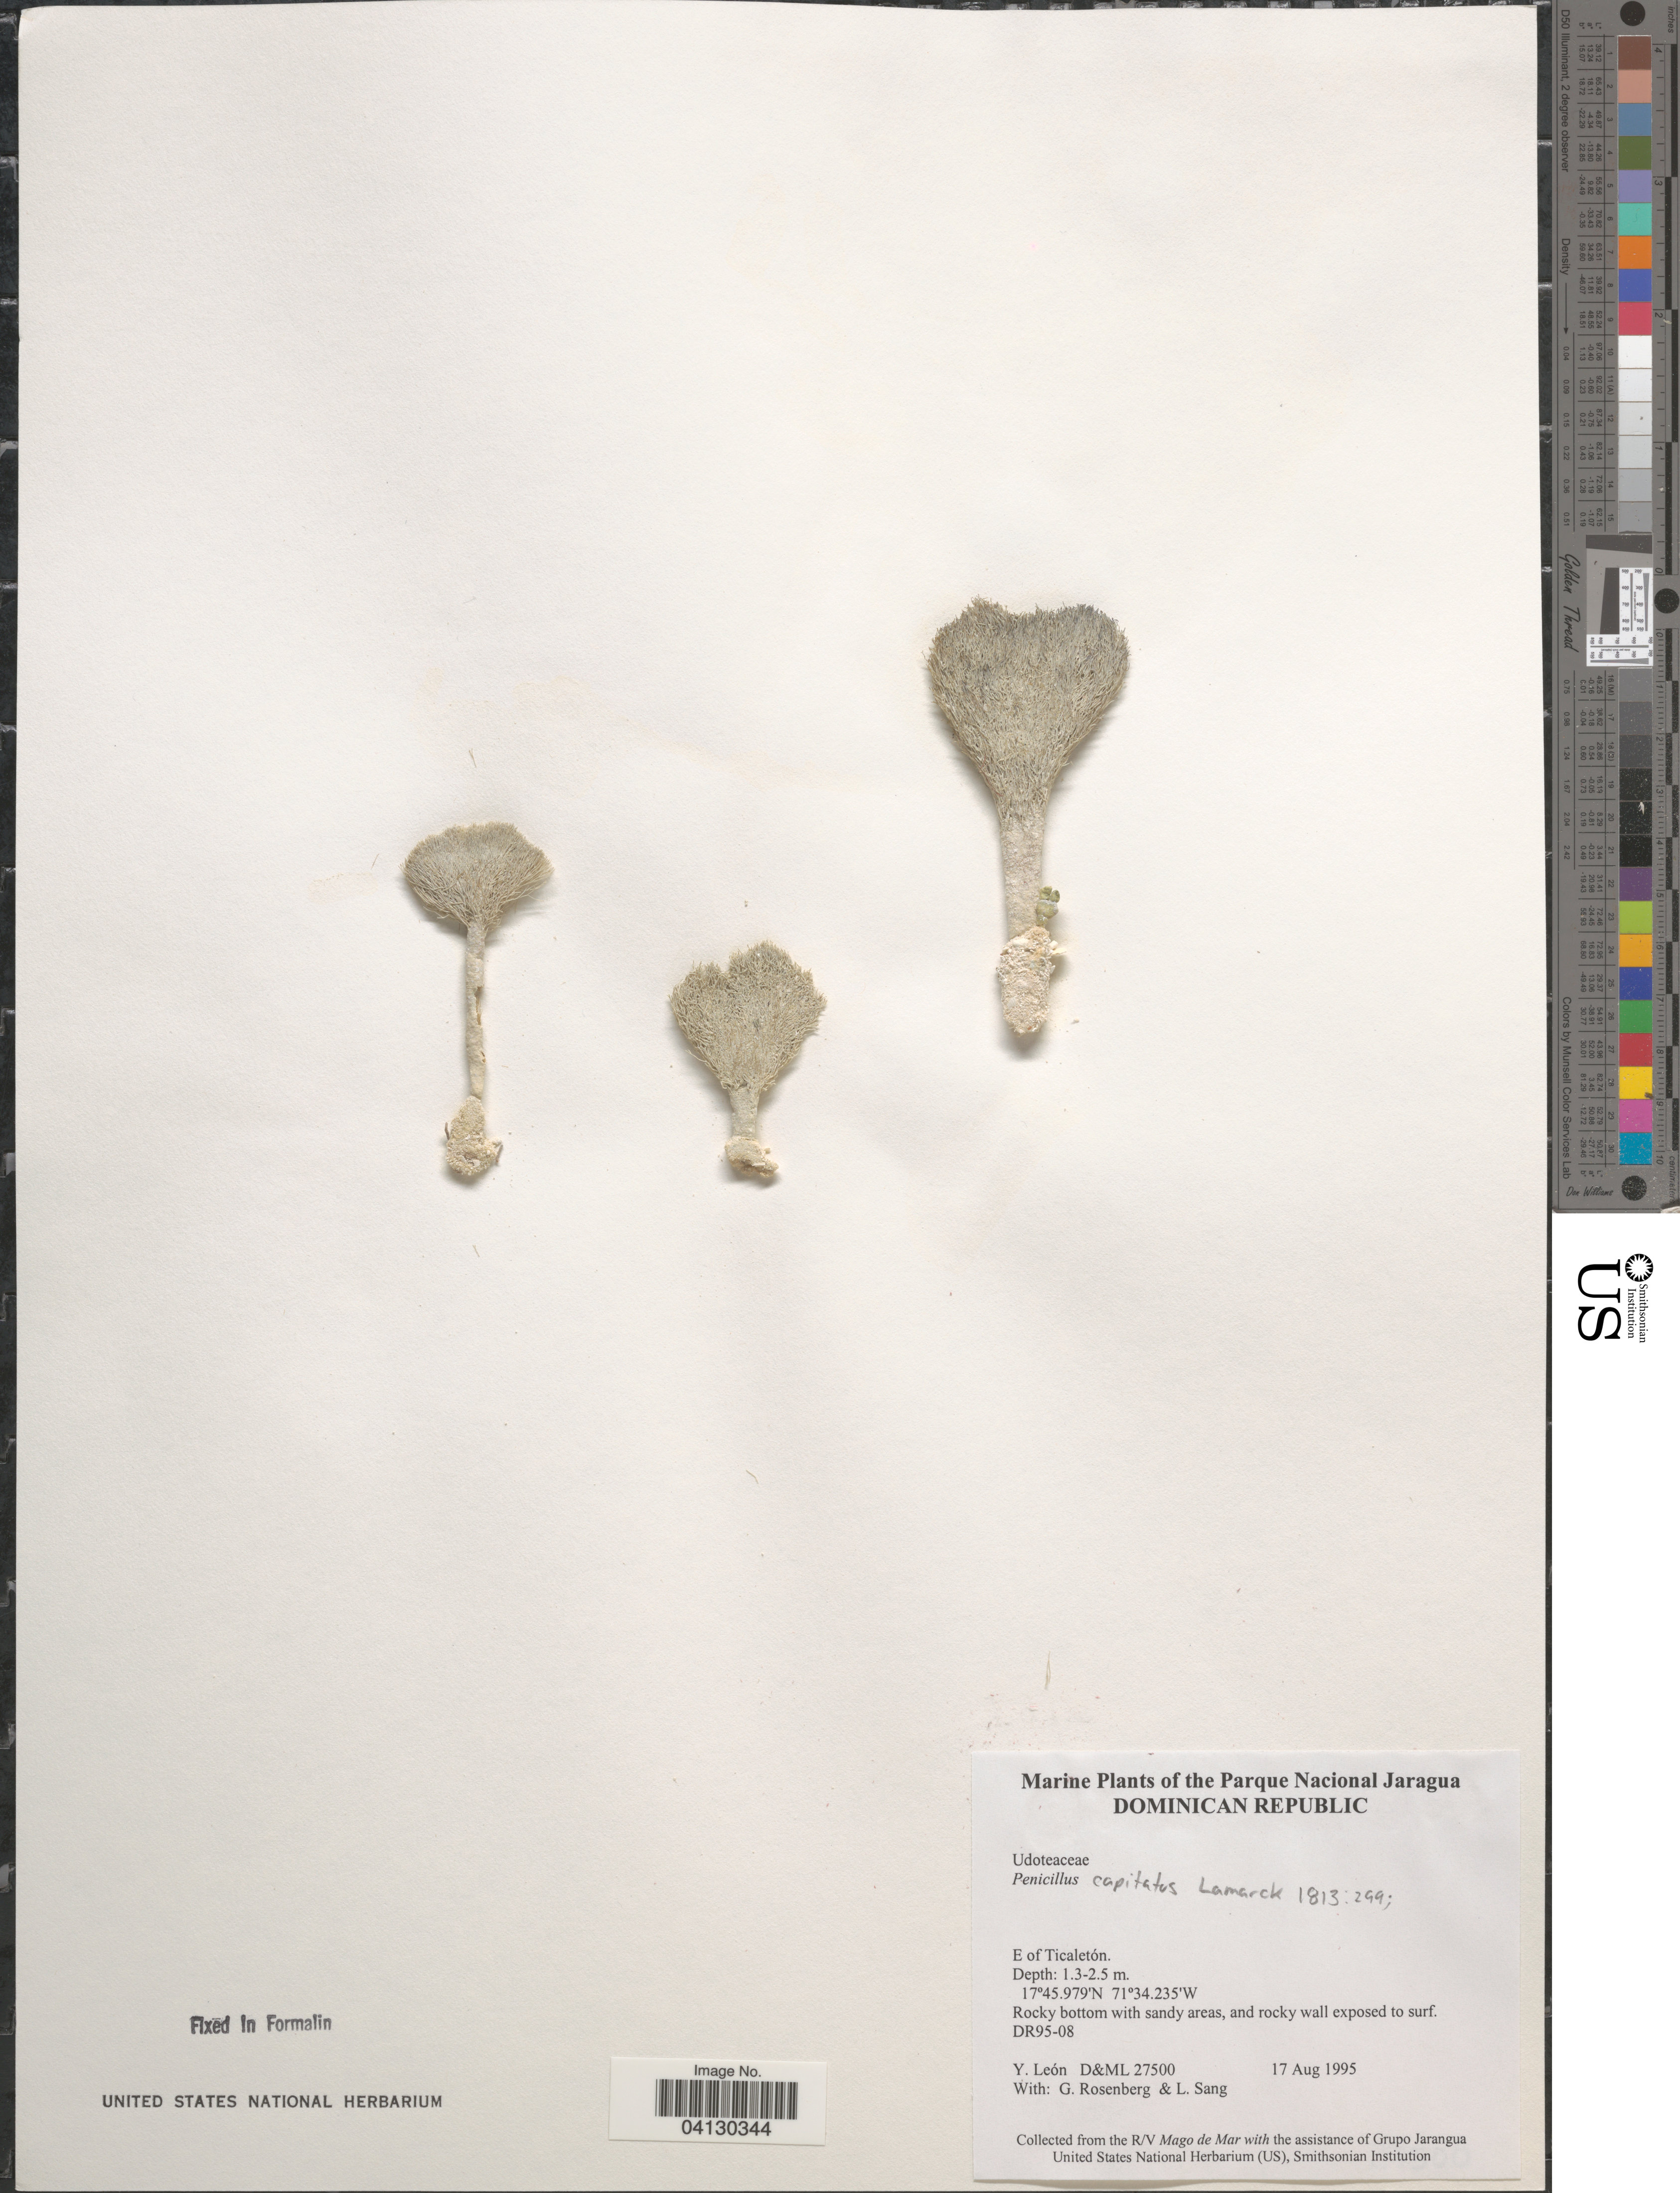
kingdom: Plantae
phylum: Chlorophyta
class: Ulvophyceae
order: Bryopsidales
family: Udoteaceae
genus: Penicillus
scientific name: Penicillus capitatus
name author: Lam.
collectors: Y. León, G. Rosenberg & L. Sang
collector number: D&ML27500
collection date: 1995-08-17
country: Dominica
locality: The Parque Nacional Jaragua. E of Ticaletón.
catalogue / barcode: US 328969